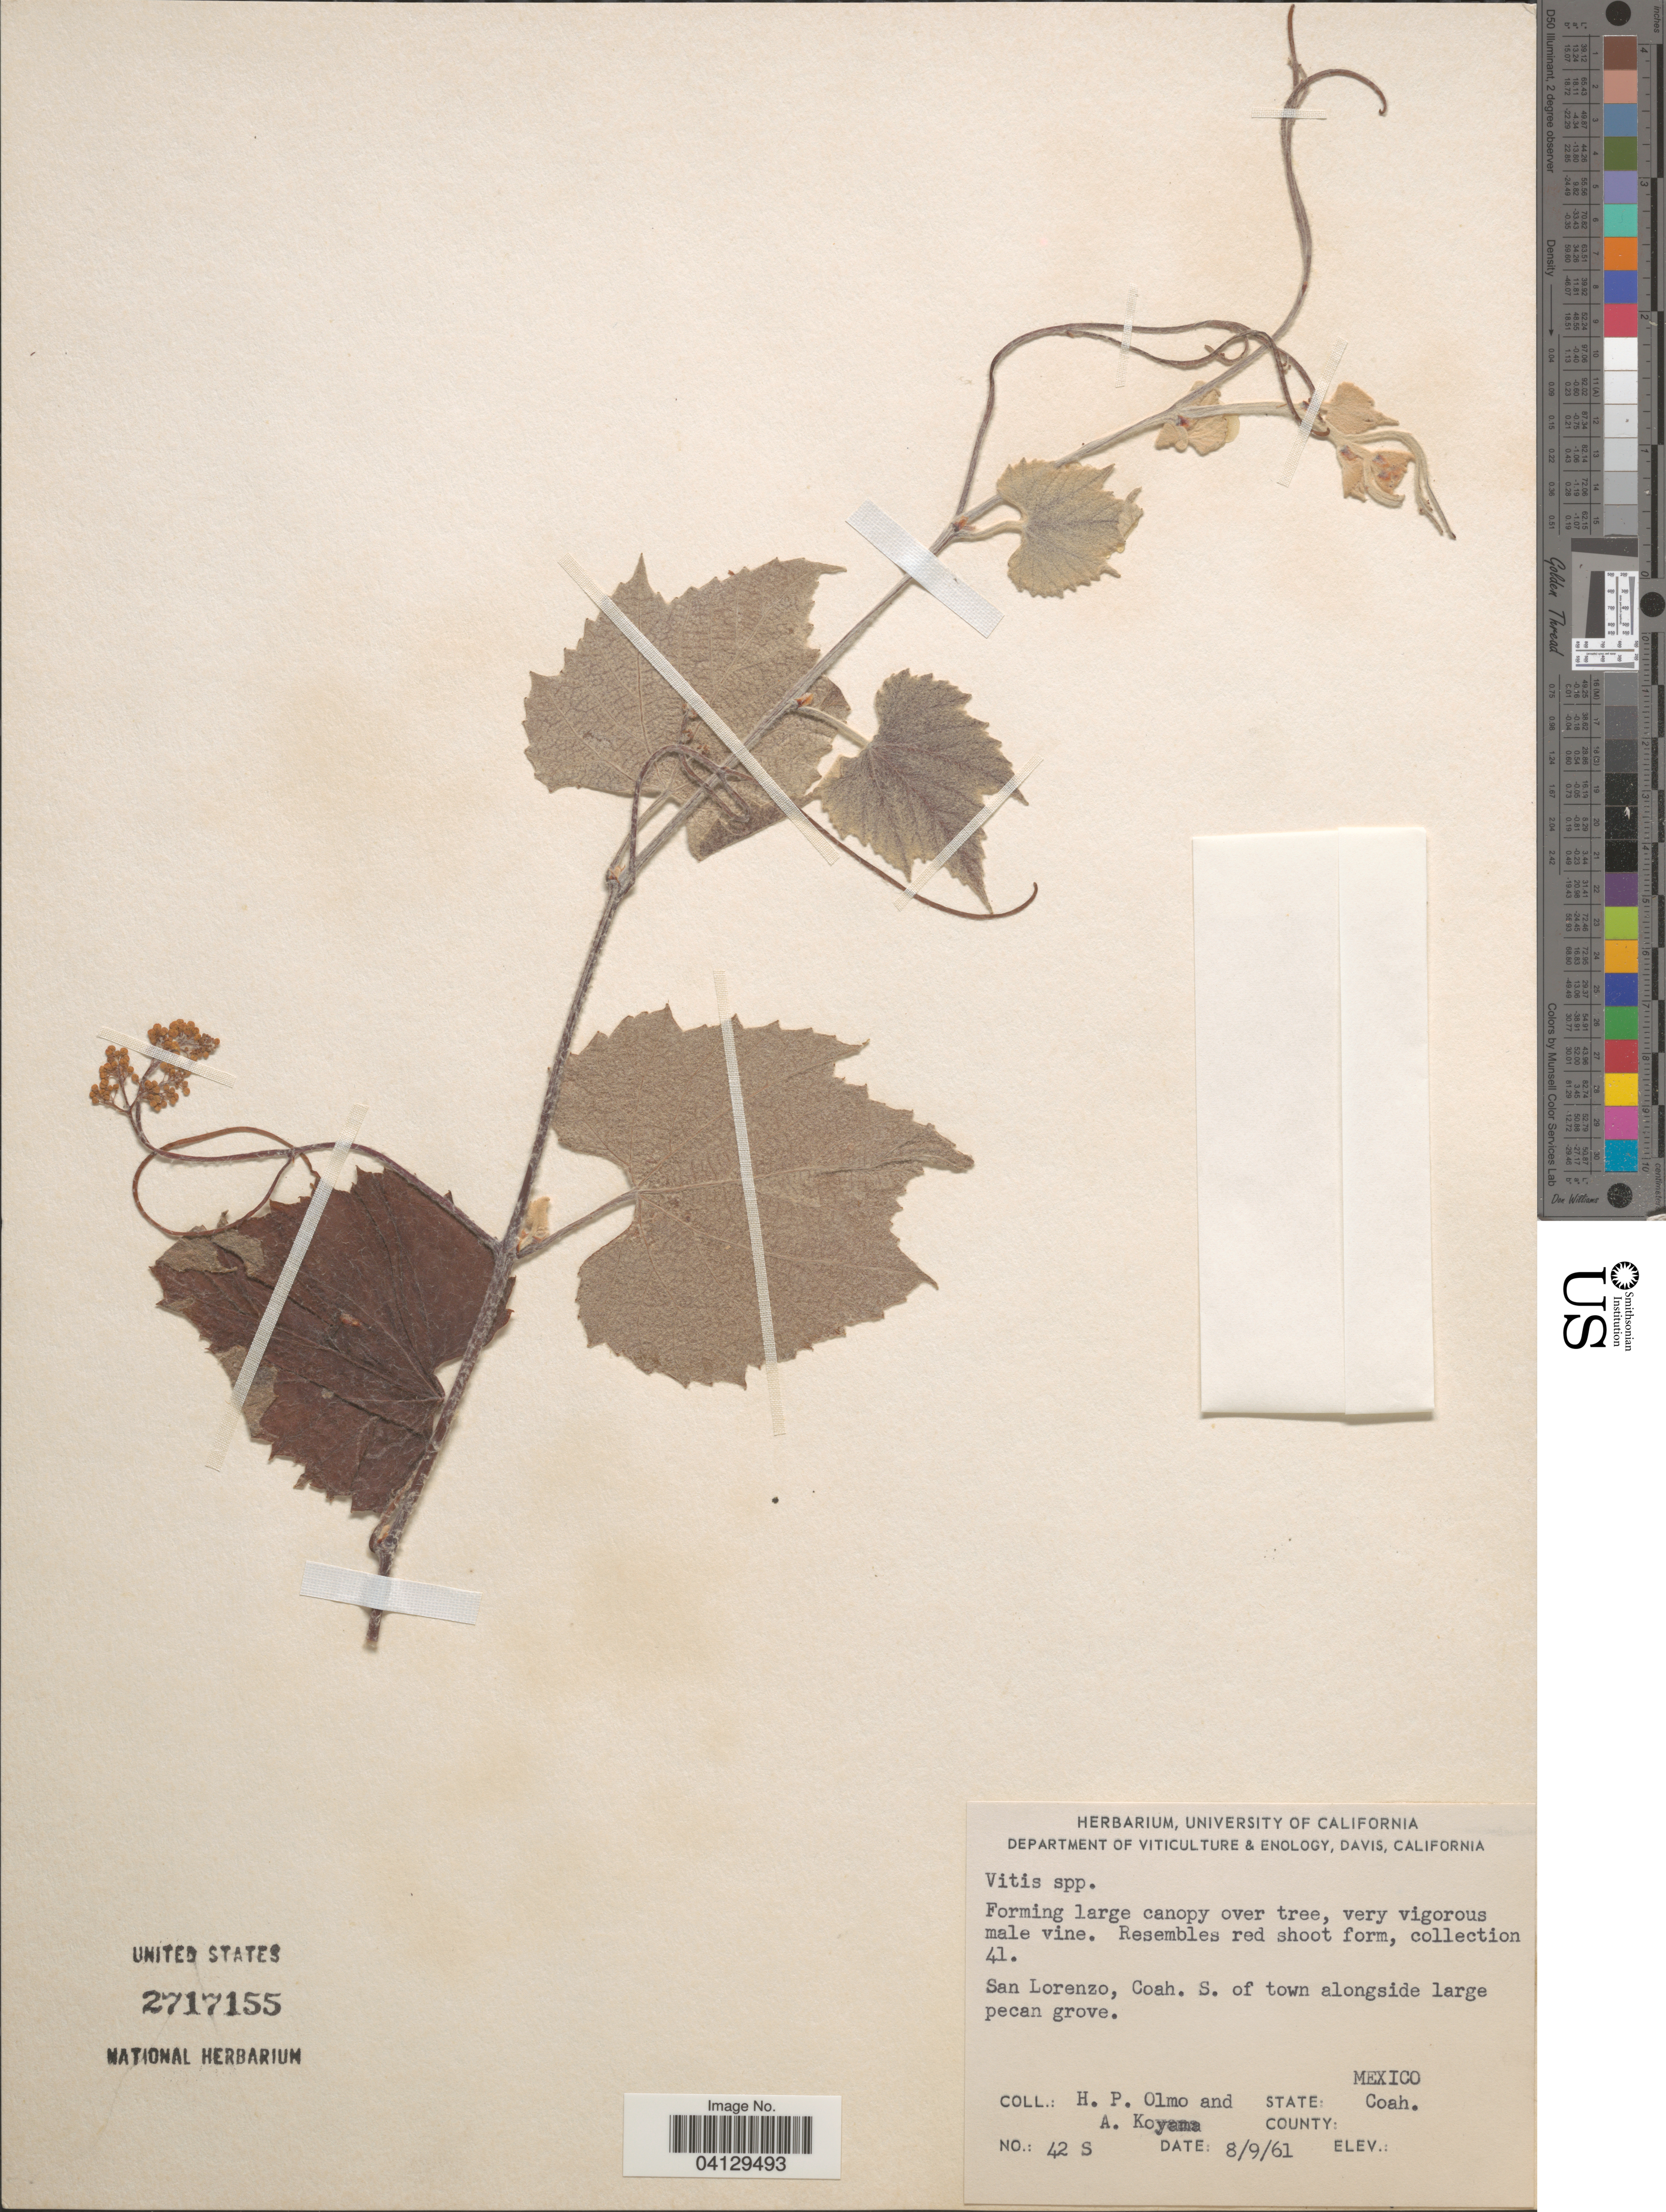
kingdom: Plantae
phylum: Tracheophyta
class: Magnoliopsida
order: Vitales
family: Vitaceae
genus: Vitis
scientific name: Vitis sp.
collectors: H. Olmo & A. Koyama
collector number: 42S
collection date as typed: Transcribed d/m/y: 9/8/61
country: Mexico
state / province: Coahuila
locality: San Lorenzo, S. of town alongside large pecan grove.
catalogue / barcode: US 2717155